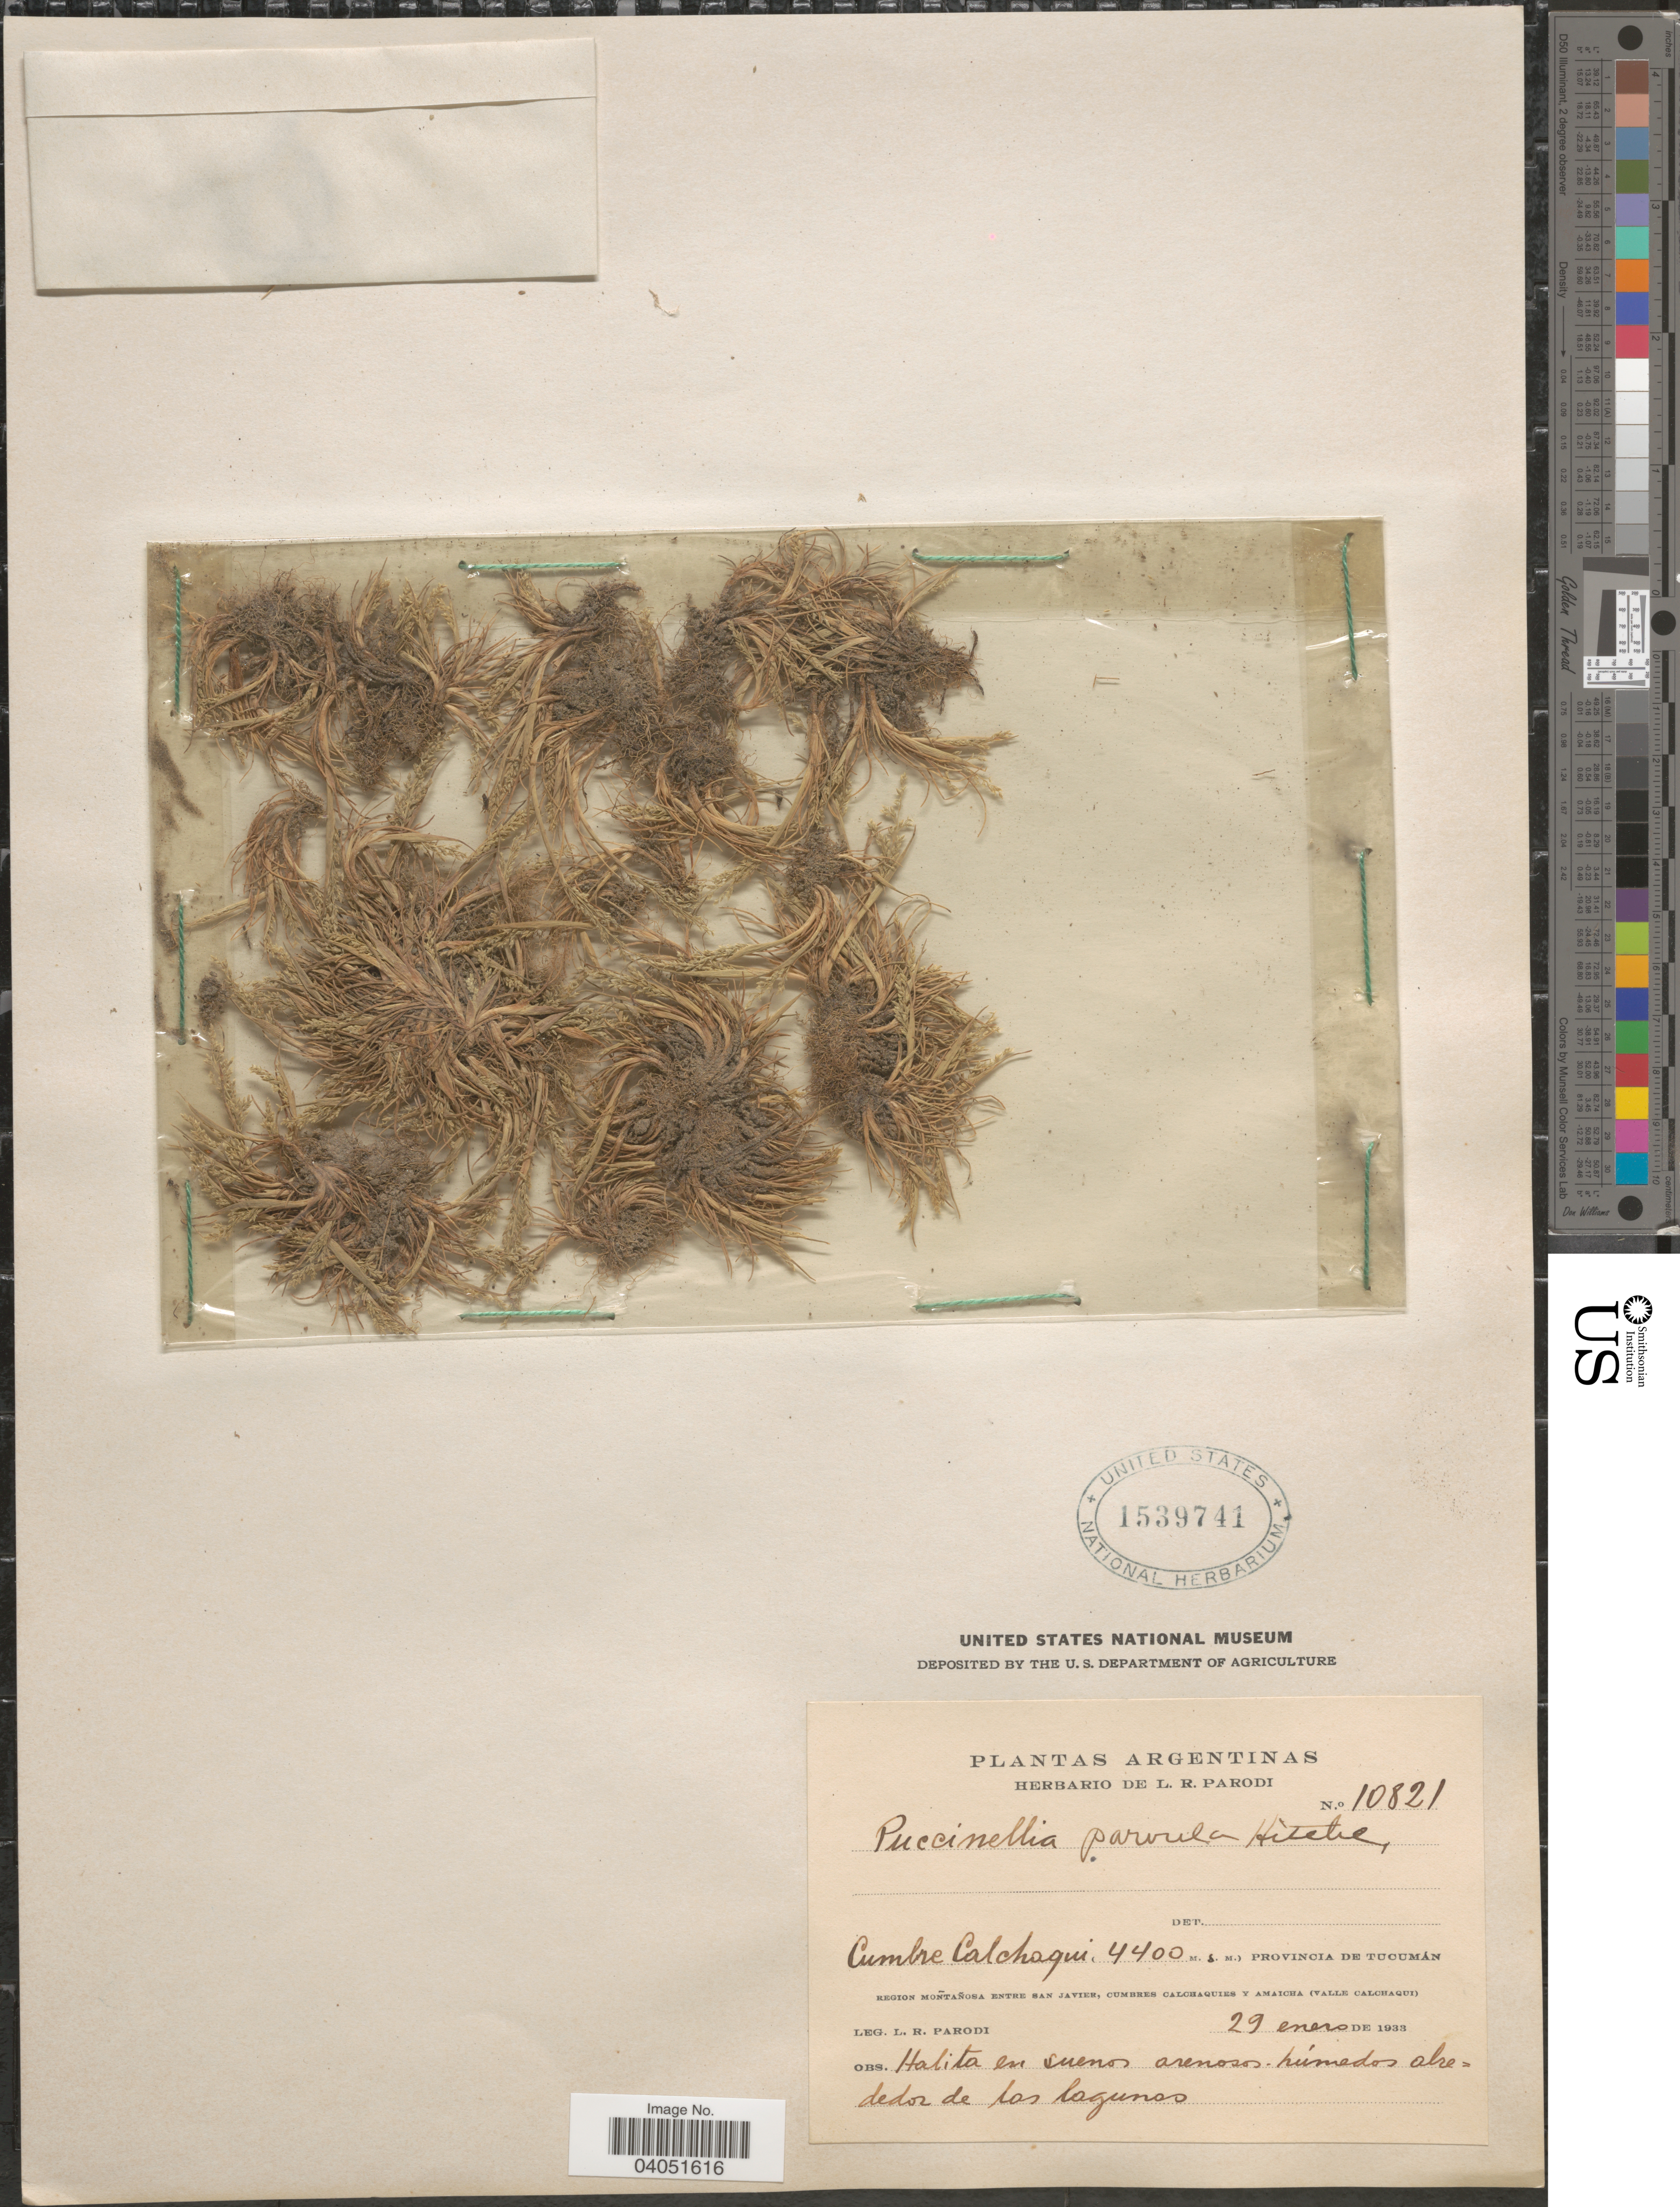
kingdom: Plantae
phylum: Tracheophyta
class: Liliopsida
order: Poales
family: Poaceae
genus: Puccinellia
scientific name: Puccinellia parvula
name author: Hitchc.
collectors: L. R. Parodi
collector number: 10821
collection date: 1933-01-29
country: Argentina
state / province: Tucuman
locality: Cumbre Calchoqui. Region moñtañosa entre San Javier, cumbres calchaquies y Amaicha (Valle Calchaqui). en suenos arenosos húmedos alrededor de los lagunos.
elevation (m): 4400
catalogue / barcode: US 1539741